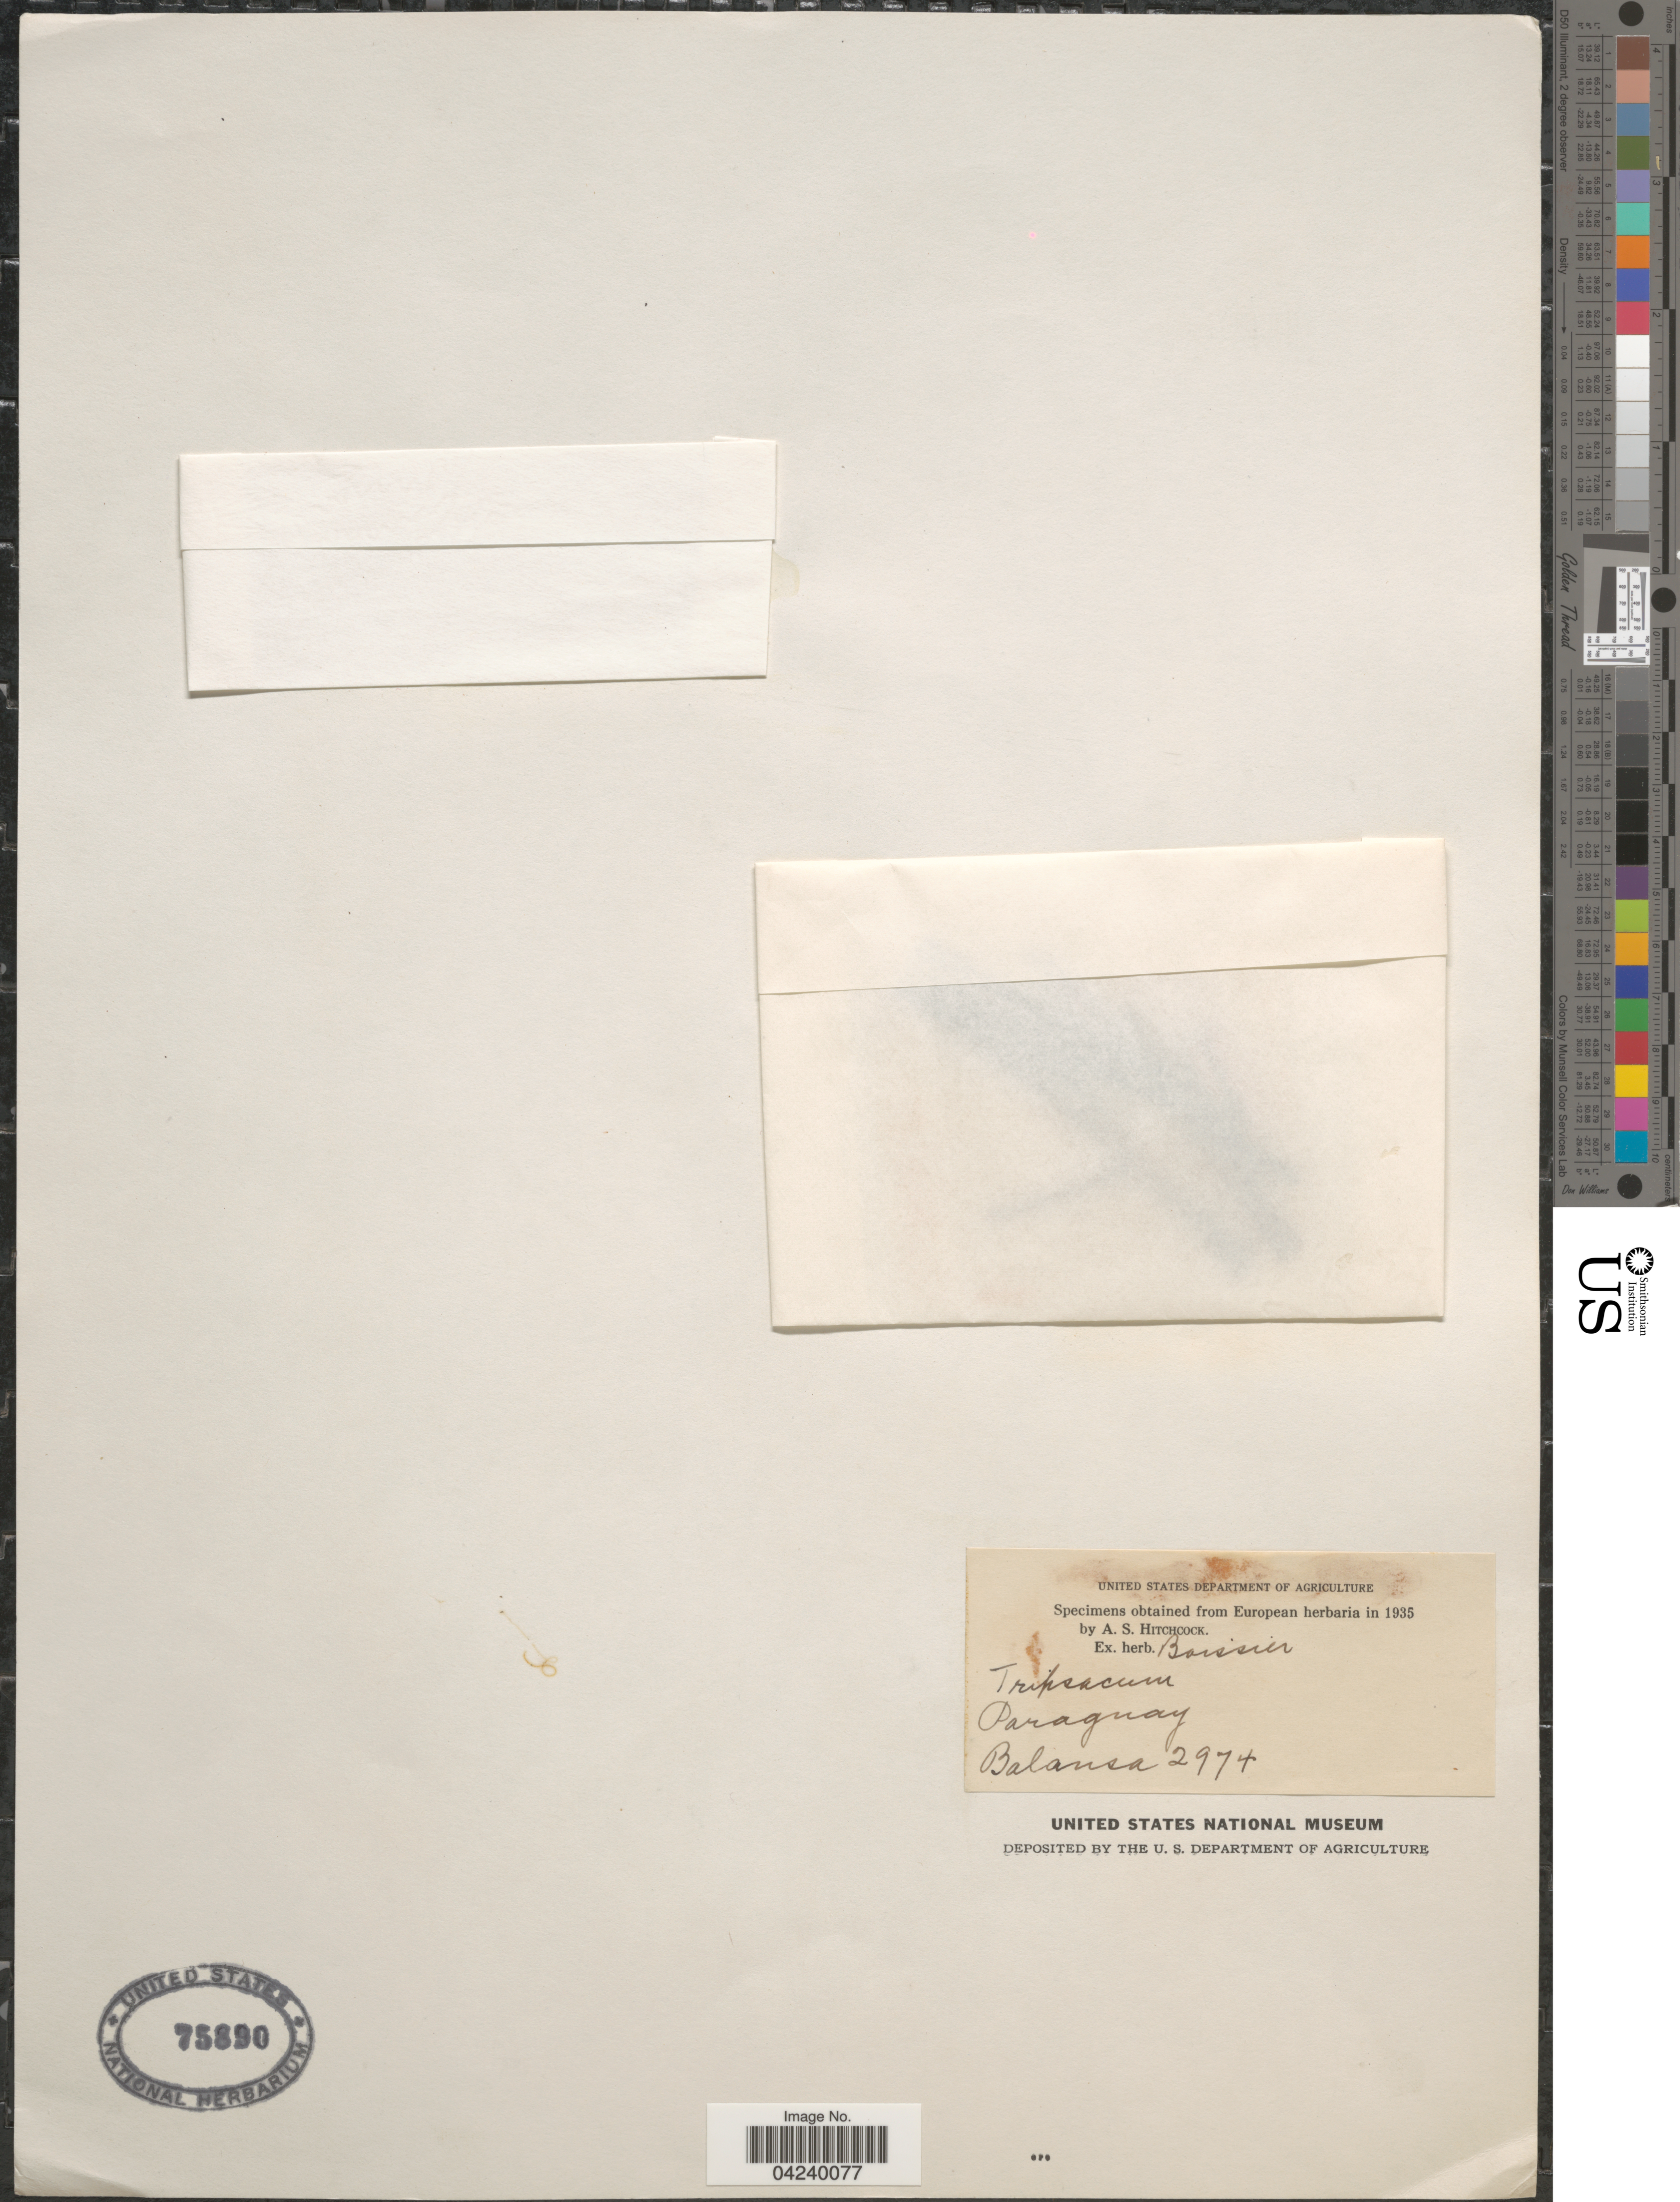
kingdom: Plantae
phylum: Tracheophyta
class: Liliopsida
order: Poales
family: Poaceae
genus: Tripsacum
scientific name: Tripsacum sp.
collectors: -. Balansa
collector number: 2974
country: Paraguay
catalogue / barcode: US 75890